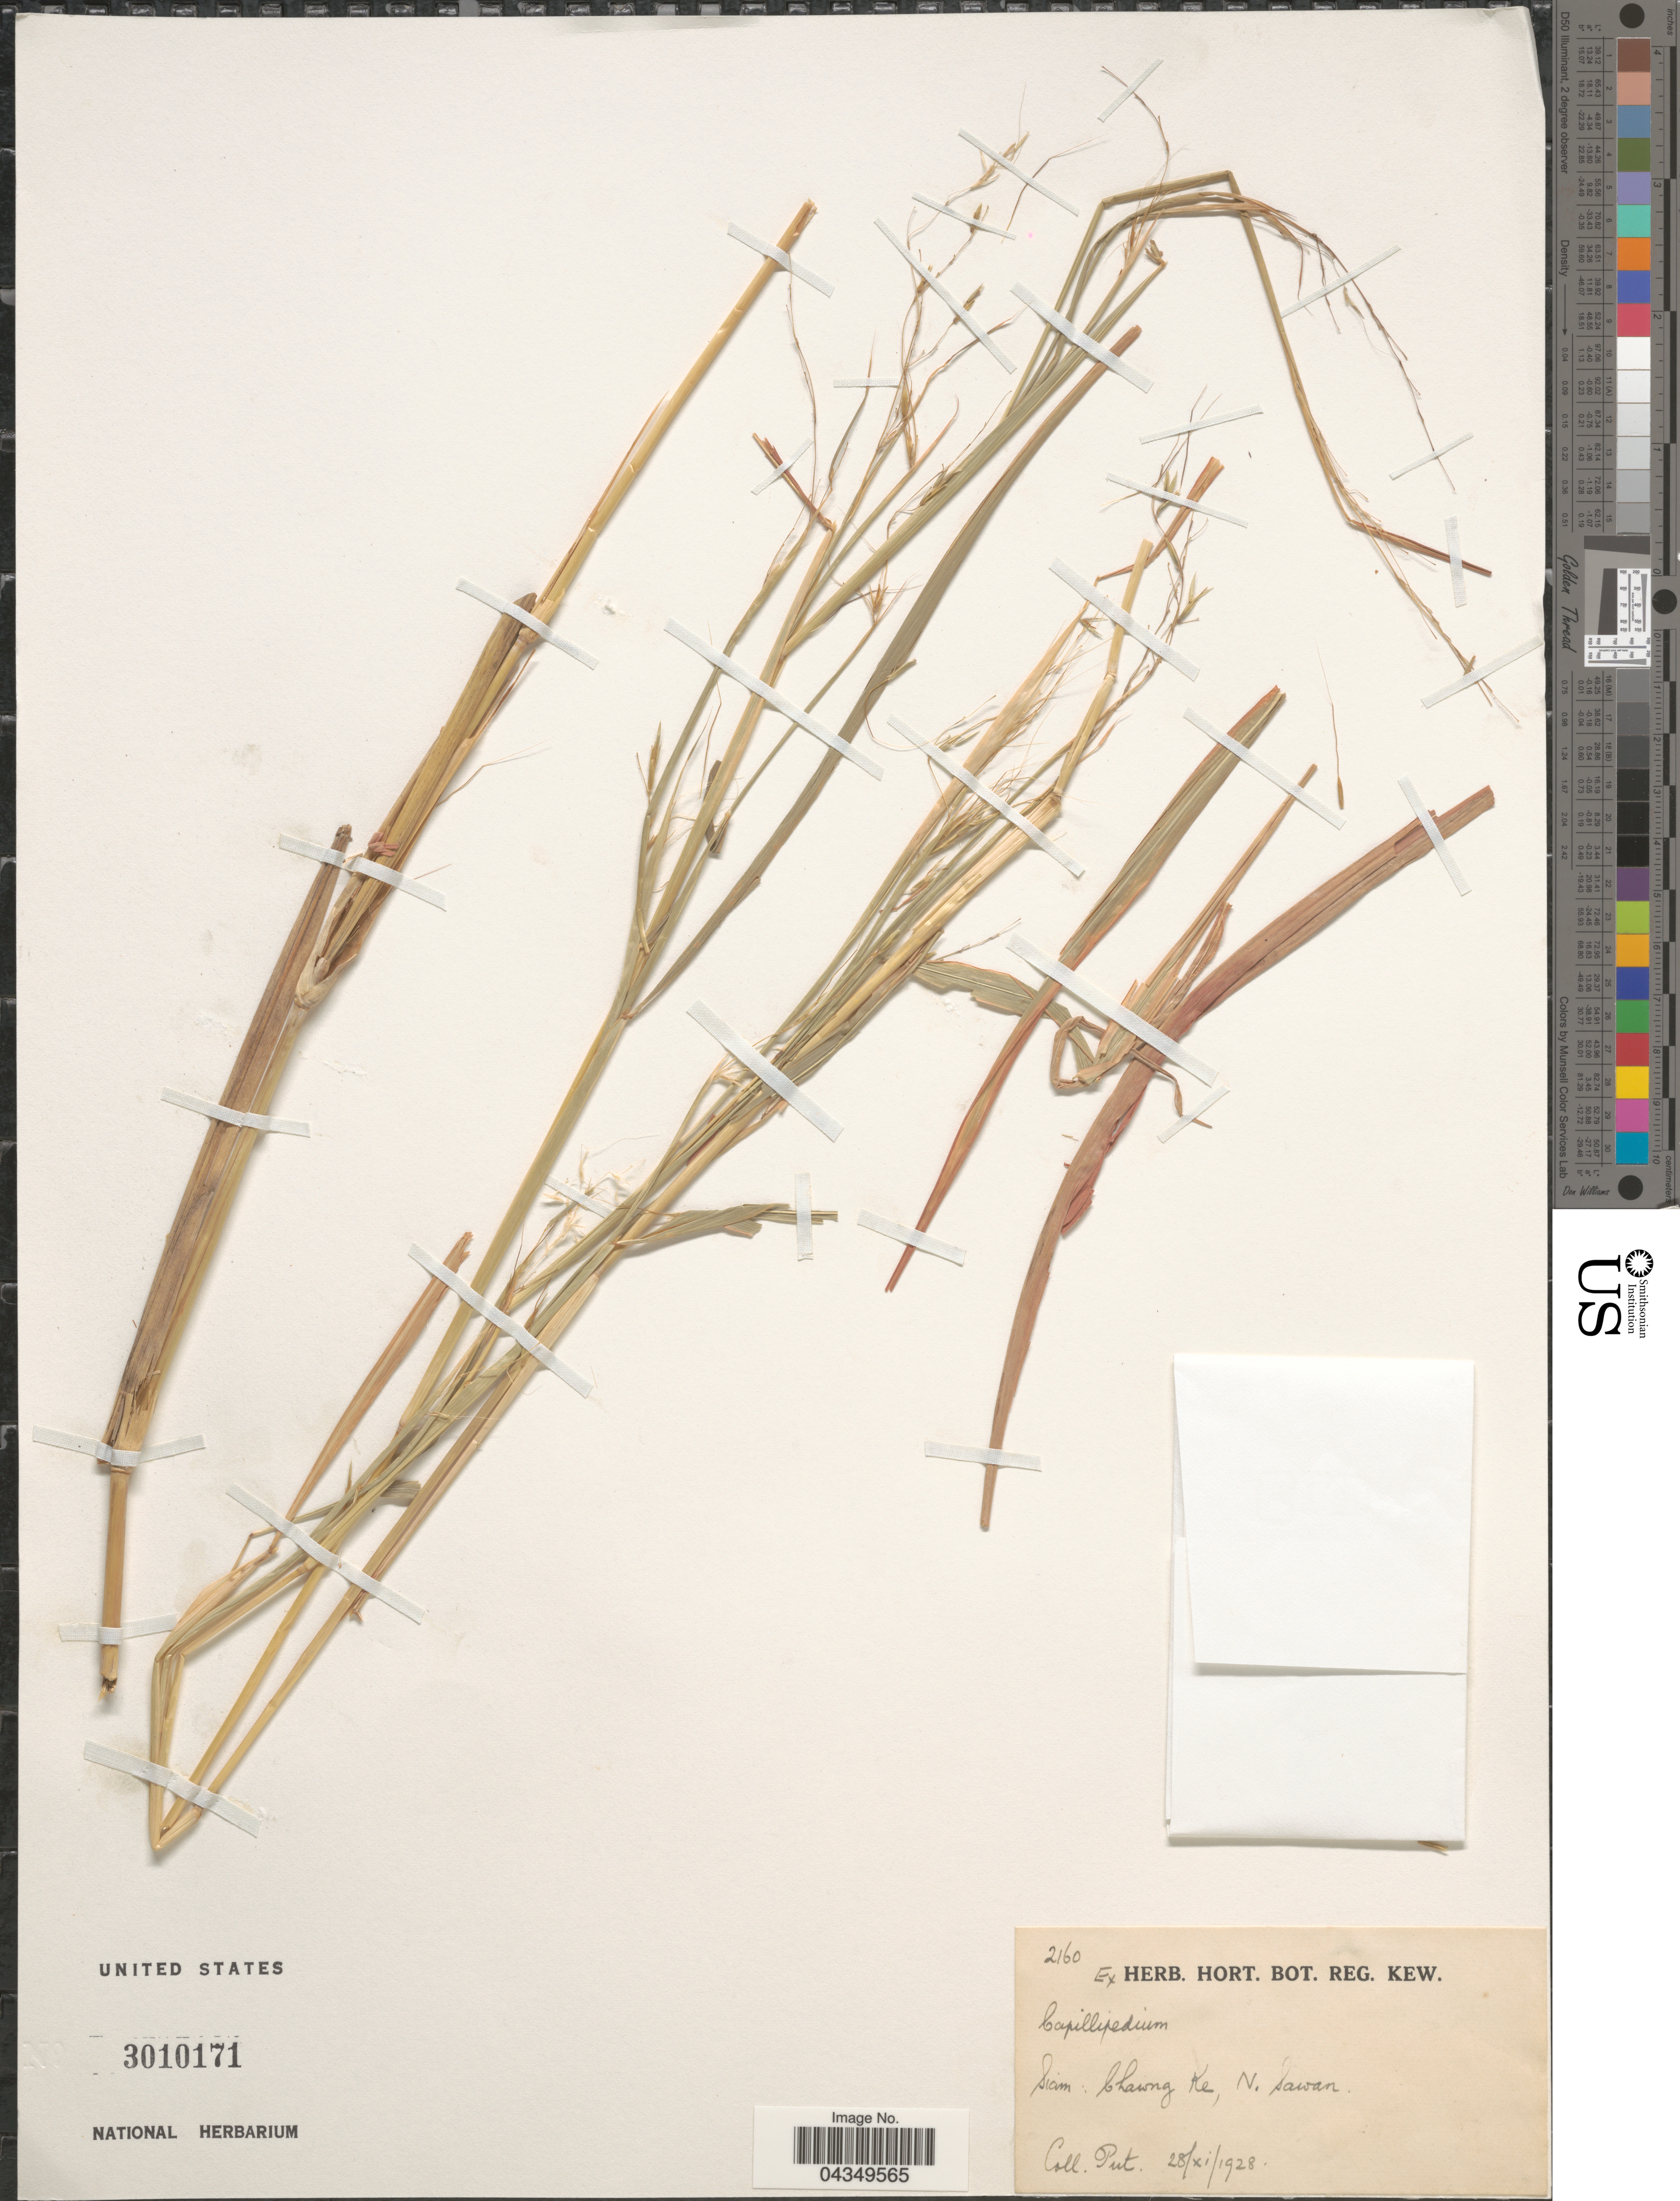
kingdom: Plantae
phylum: Tracheophyta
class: Liliopsida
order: Poales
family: Poaceae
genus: Capillipedium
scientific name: Capillipedium sp.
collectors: -. Put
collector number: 2160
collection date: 1928-11-28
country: Thailand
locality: Siam. Chawng Ke, N. Sawan.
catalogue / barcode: US 3010171